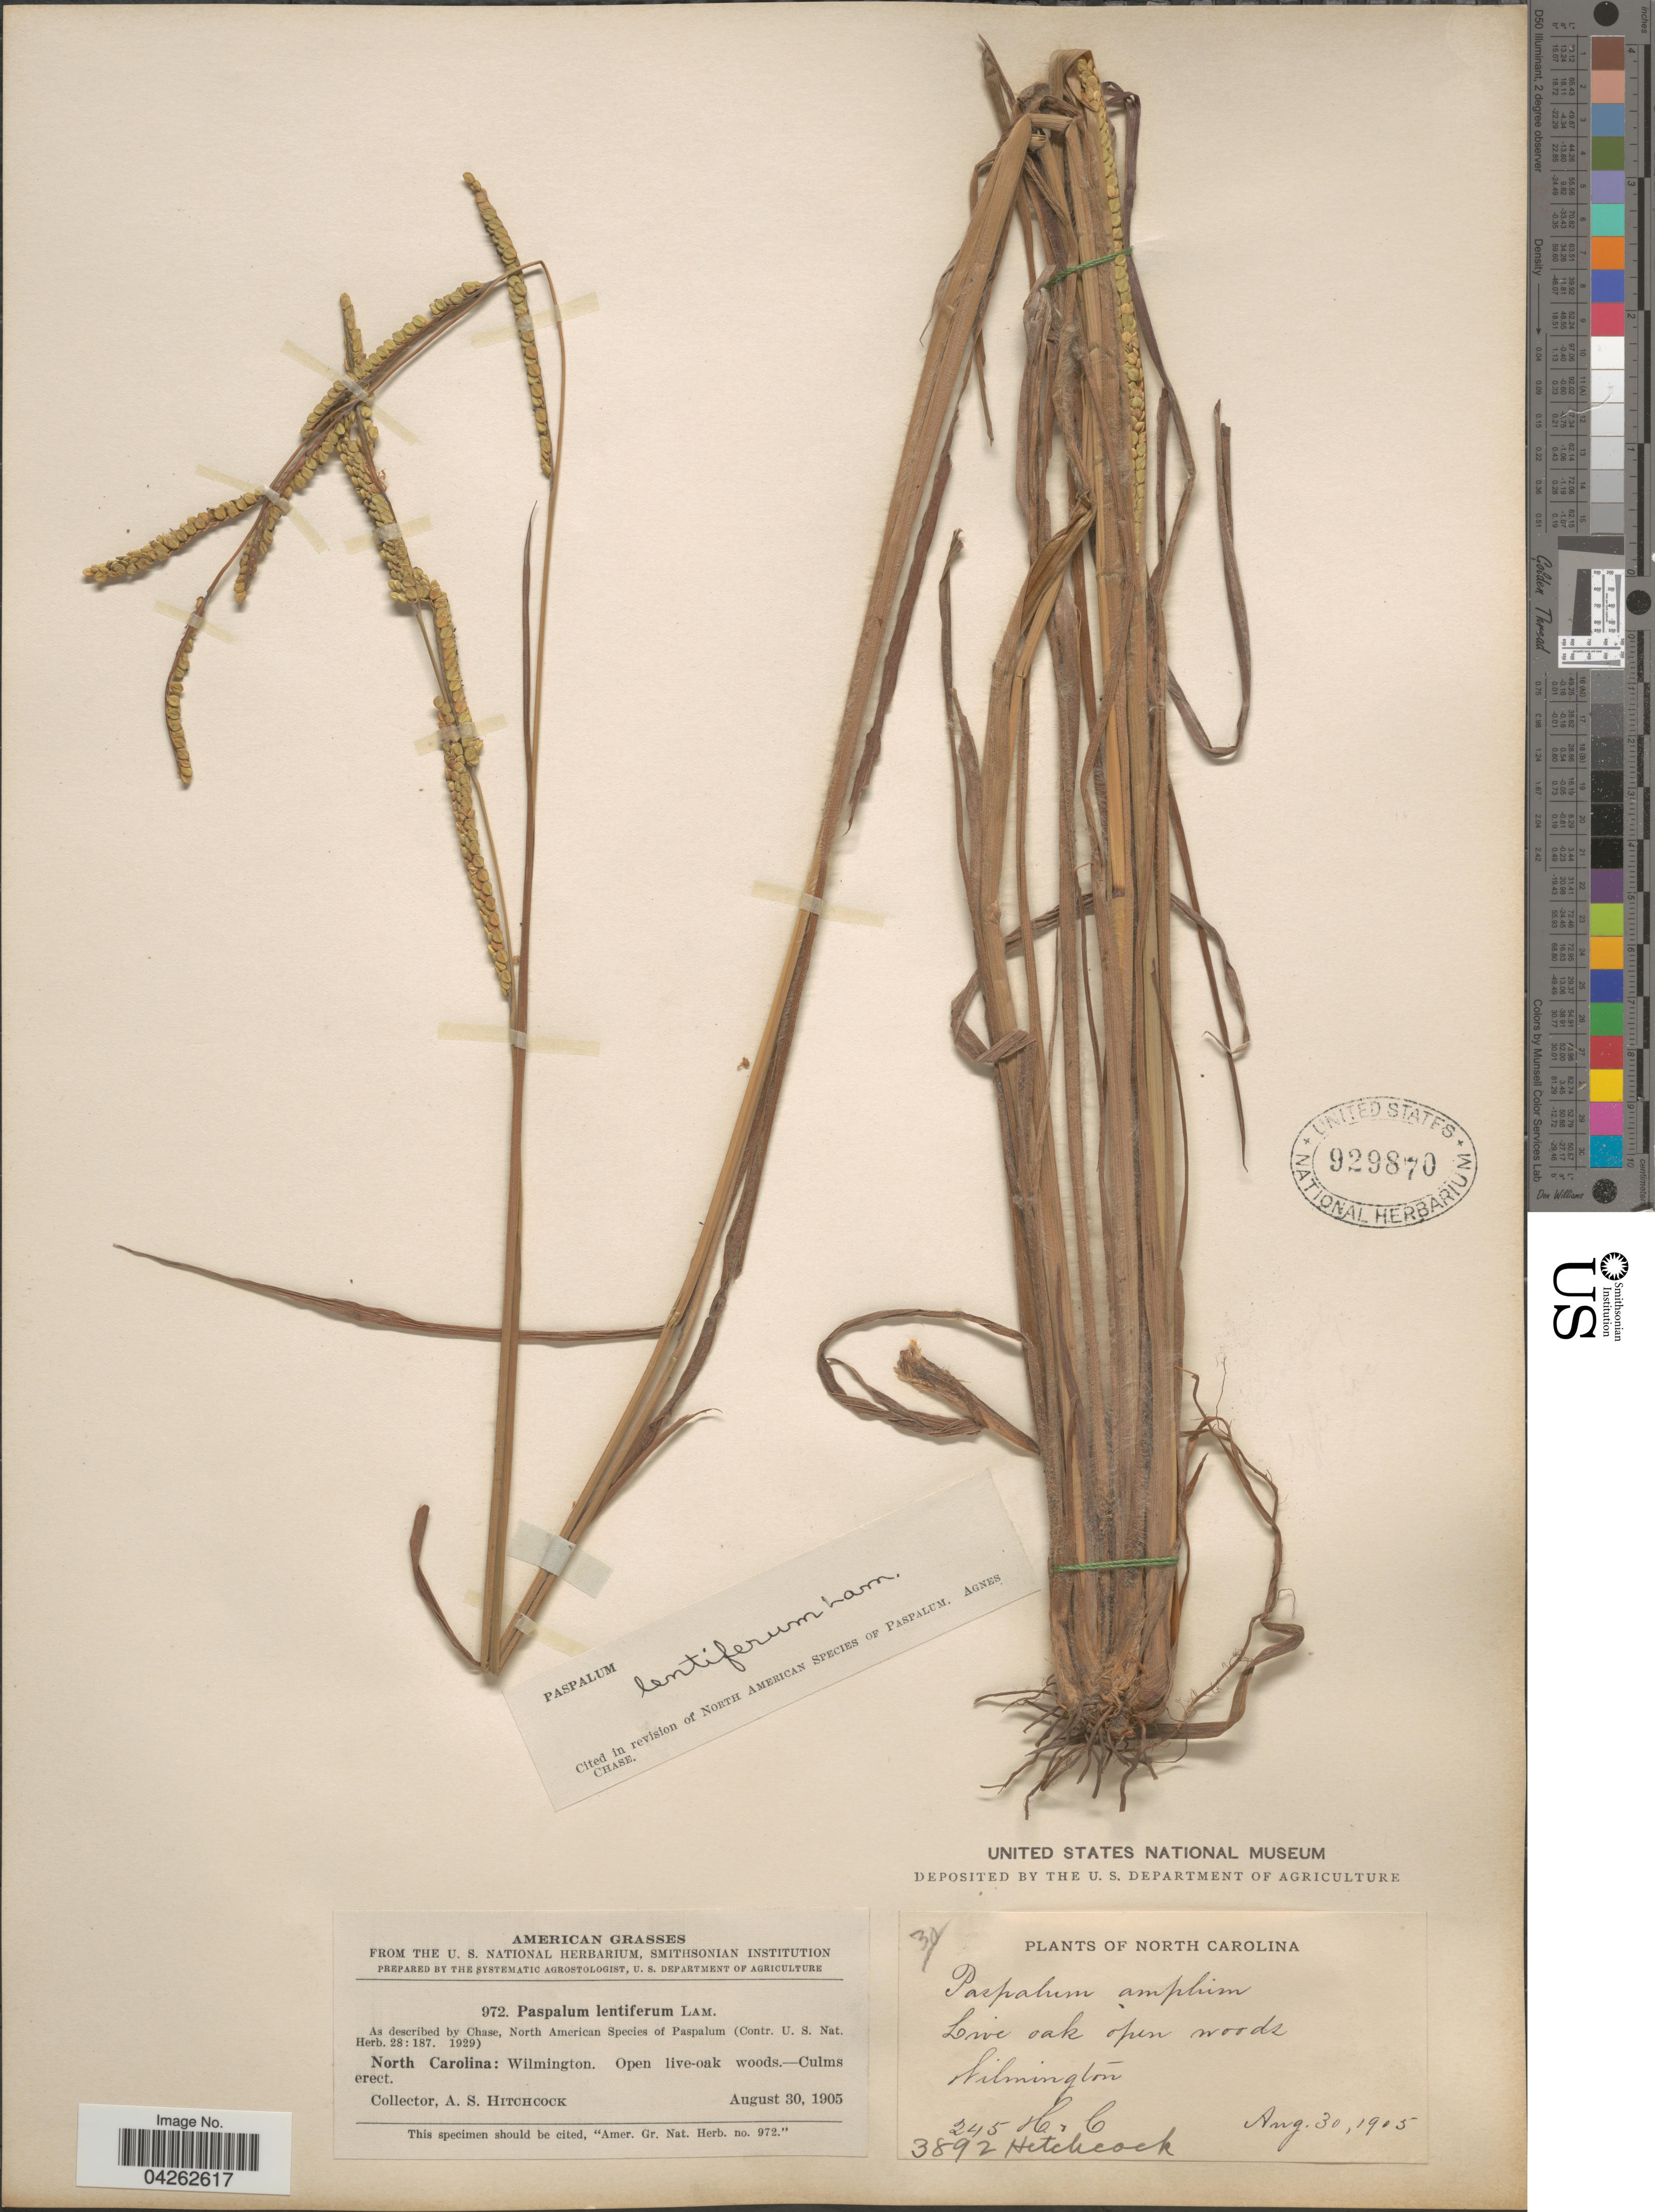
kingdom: Plantae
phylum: Tracheophyta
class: Liliopsida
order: Poales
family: Poaceae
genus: Paspalum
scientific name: Paspalum lentiferum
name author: Lam.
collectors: A. S. Hitchcock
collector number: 3892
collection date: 1905-08-30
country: United States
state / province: North Carolina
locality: Wilmington. Open live-oak woods.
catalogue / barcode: US 929870